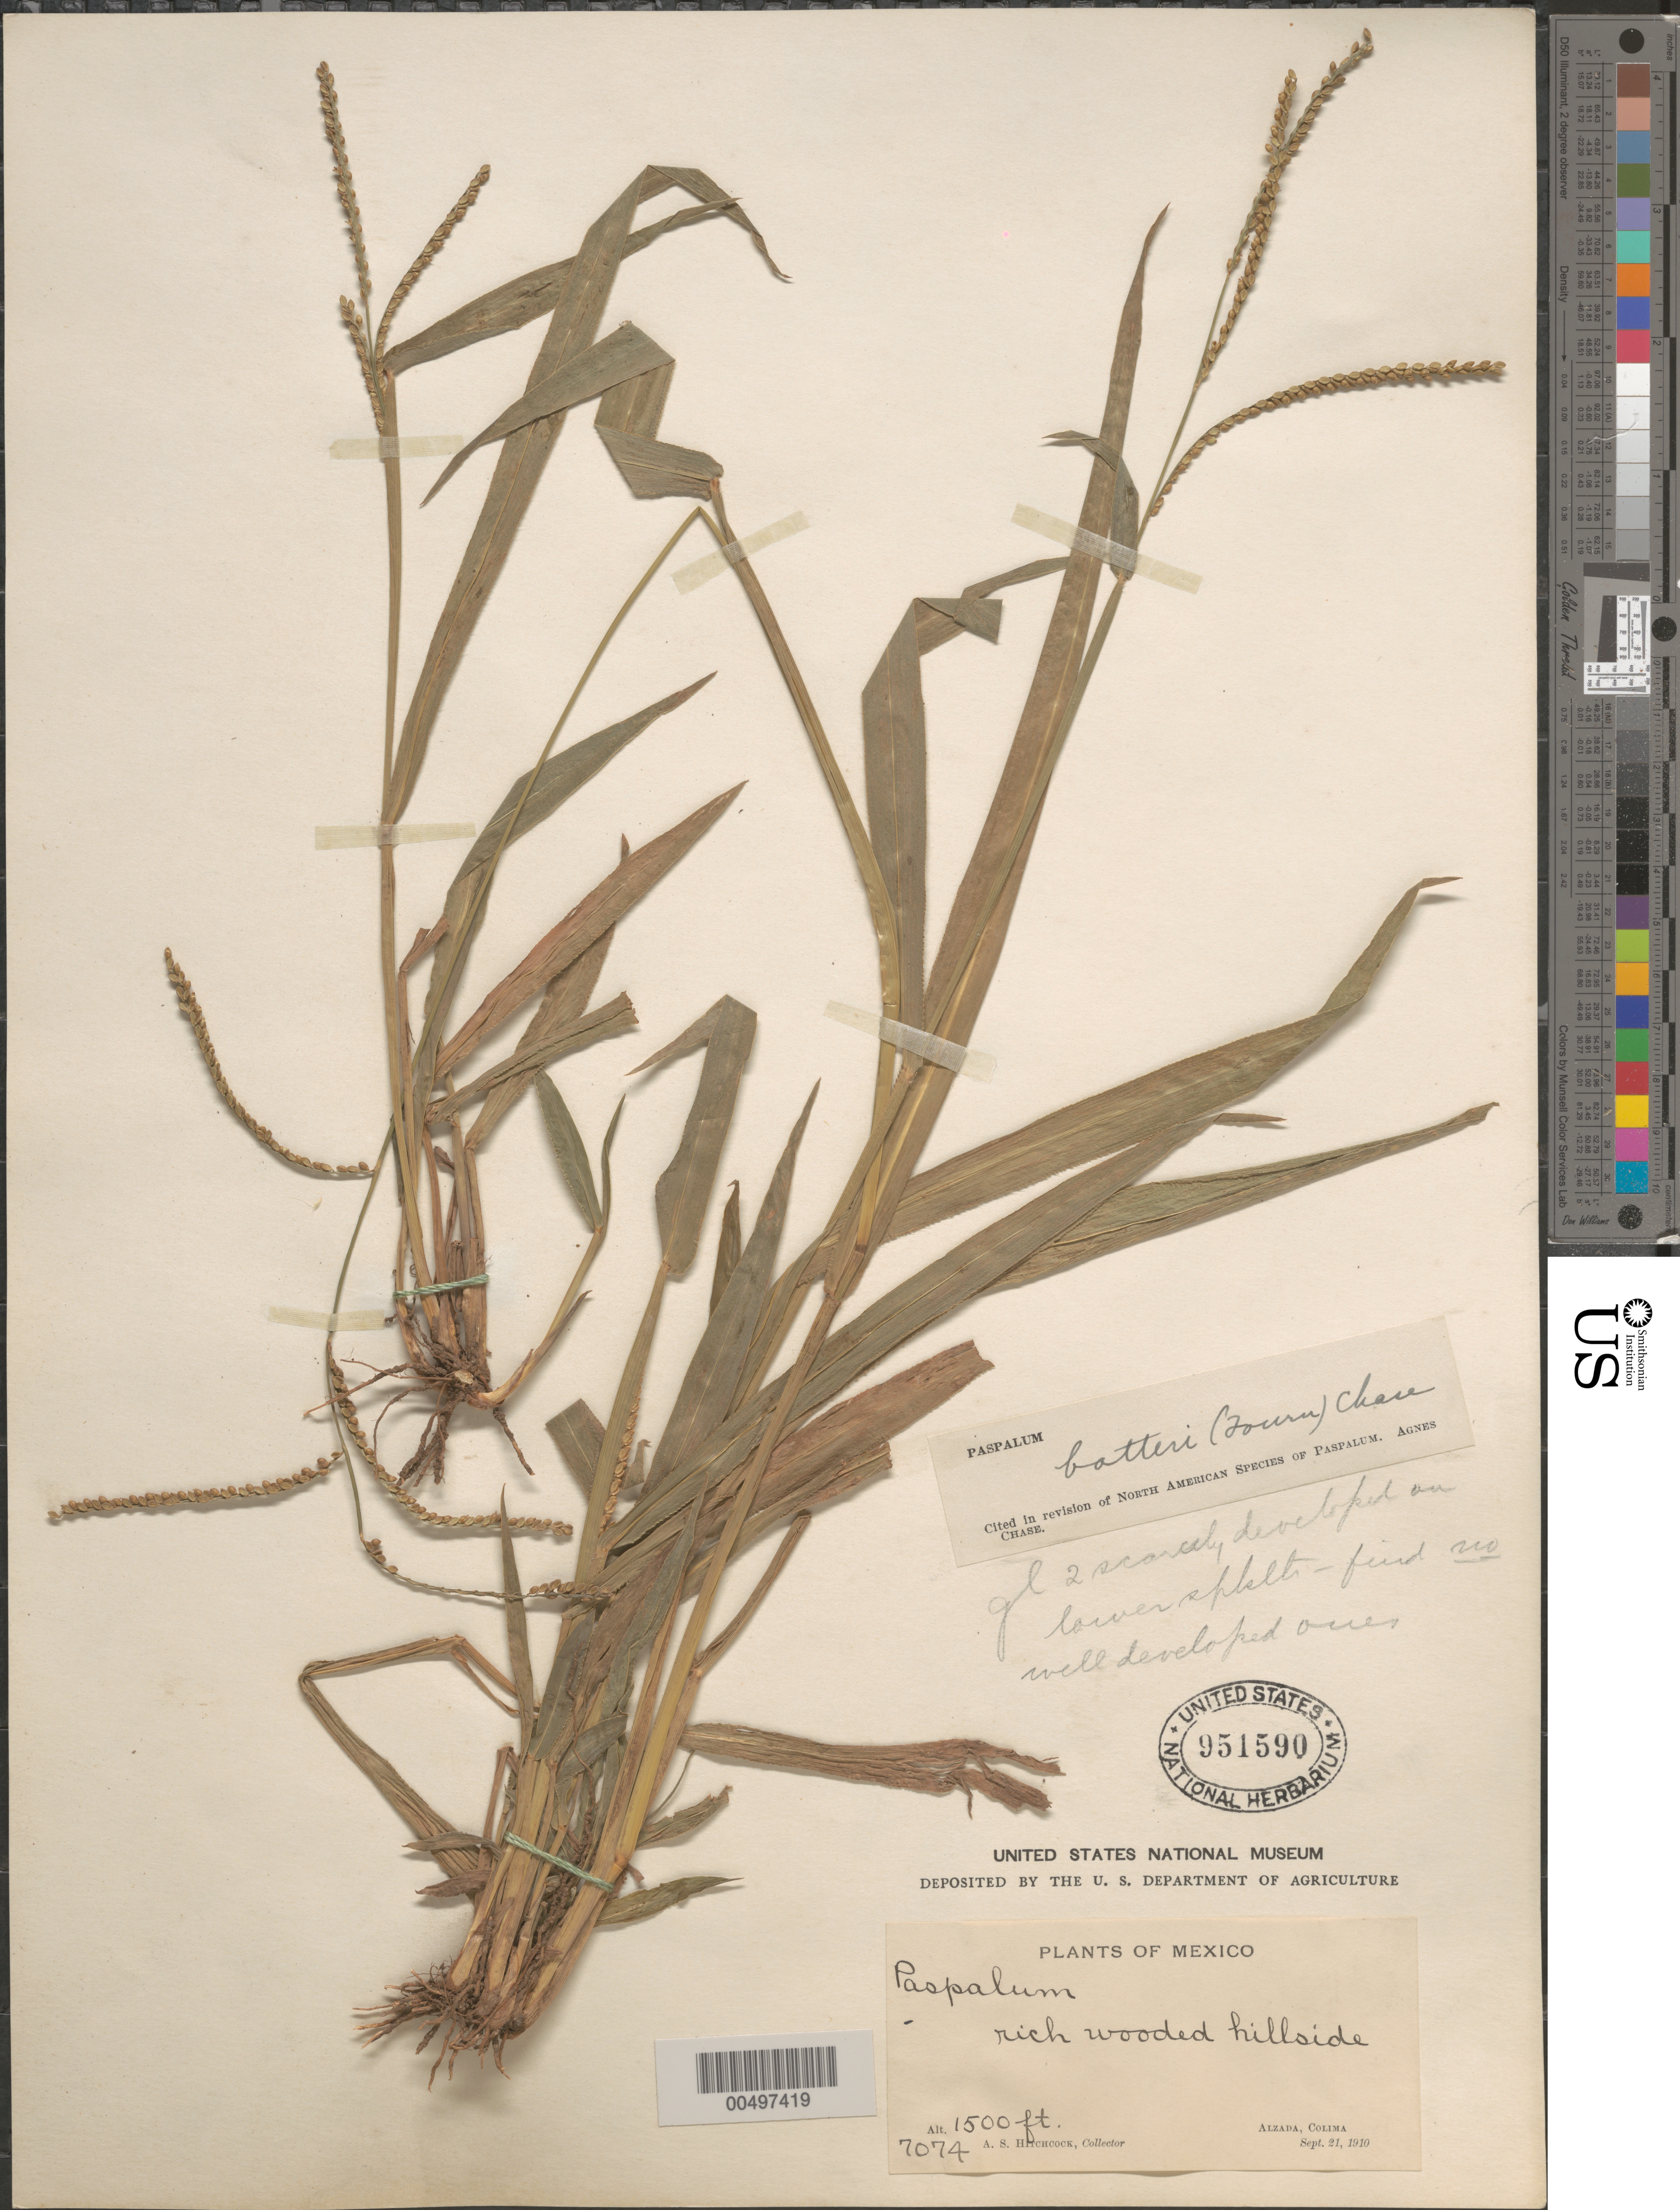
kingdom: Plantae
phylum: Tracheophyta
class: Liliopsida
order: Poales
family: Poaceae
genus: Paspalum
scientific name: Paspalum botteri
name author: (E. Fourn.) Chase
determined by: Chase, [M.] Agnes, (US)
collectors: A. S. Hitchcock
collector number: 7074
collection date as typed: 21 Sep 1910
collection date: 1910-09-21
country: Mexico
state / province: Colima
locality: Alzada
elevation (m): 457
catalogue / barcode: US 951590